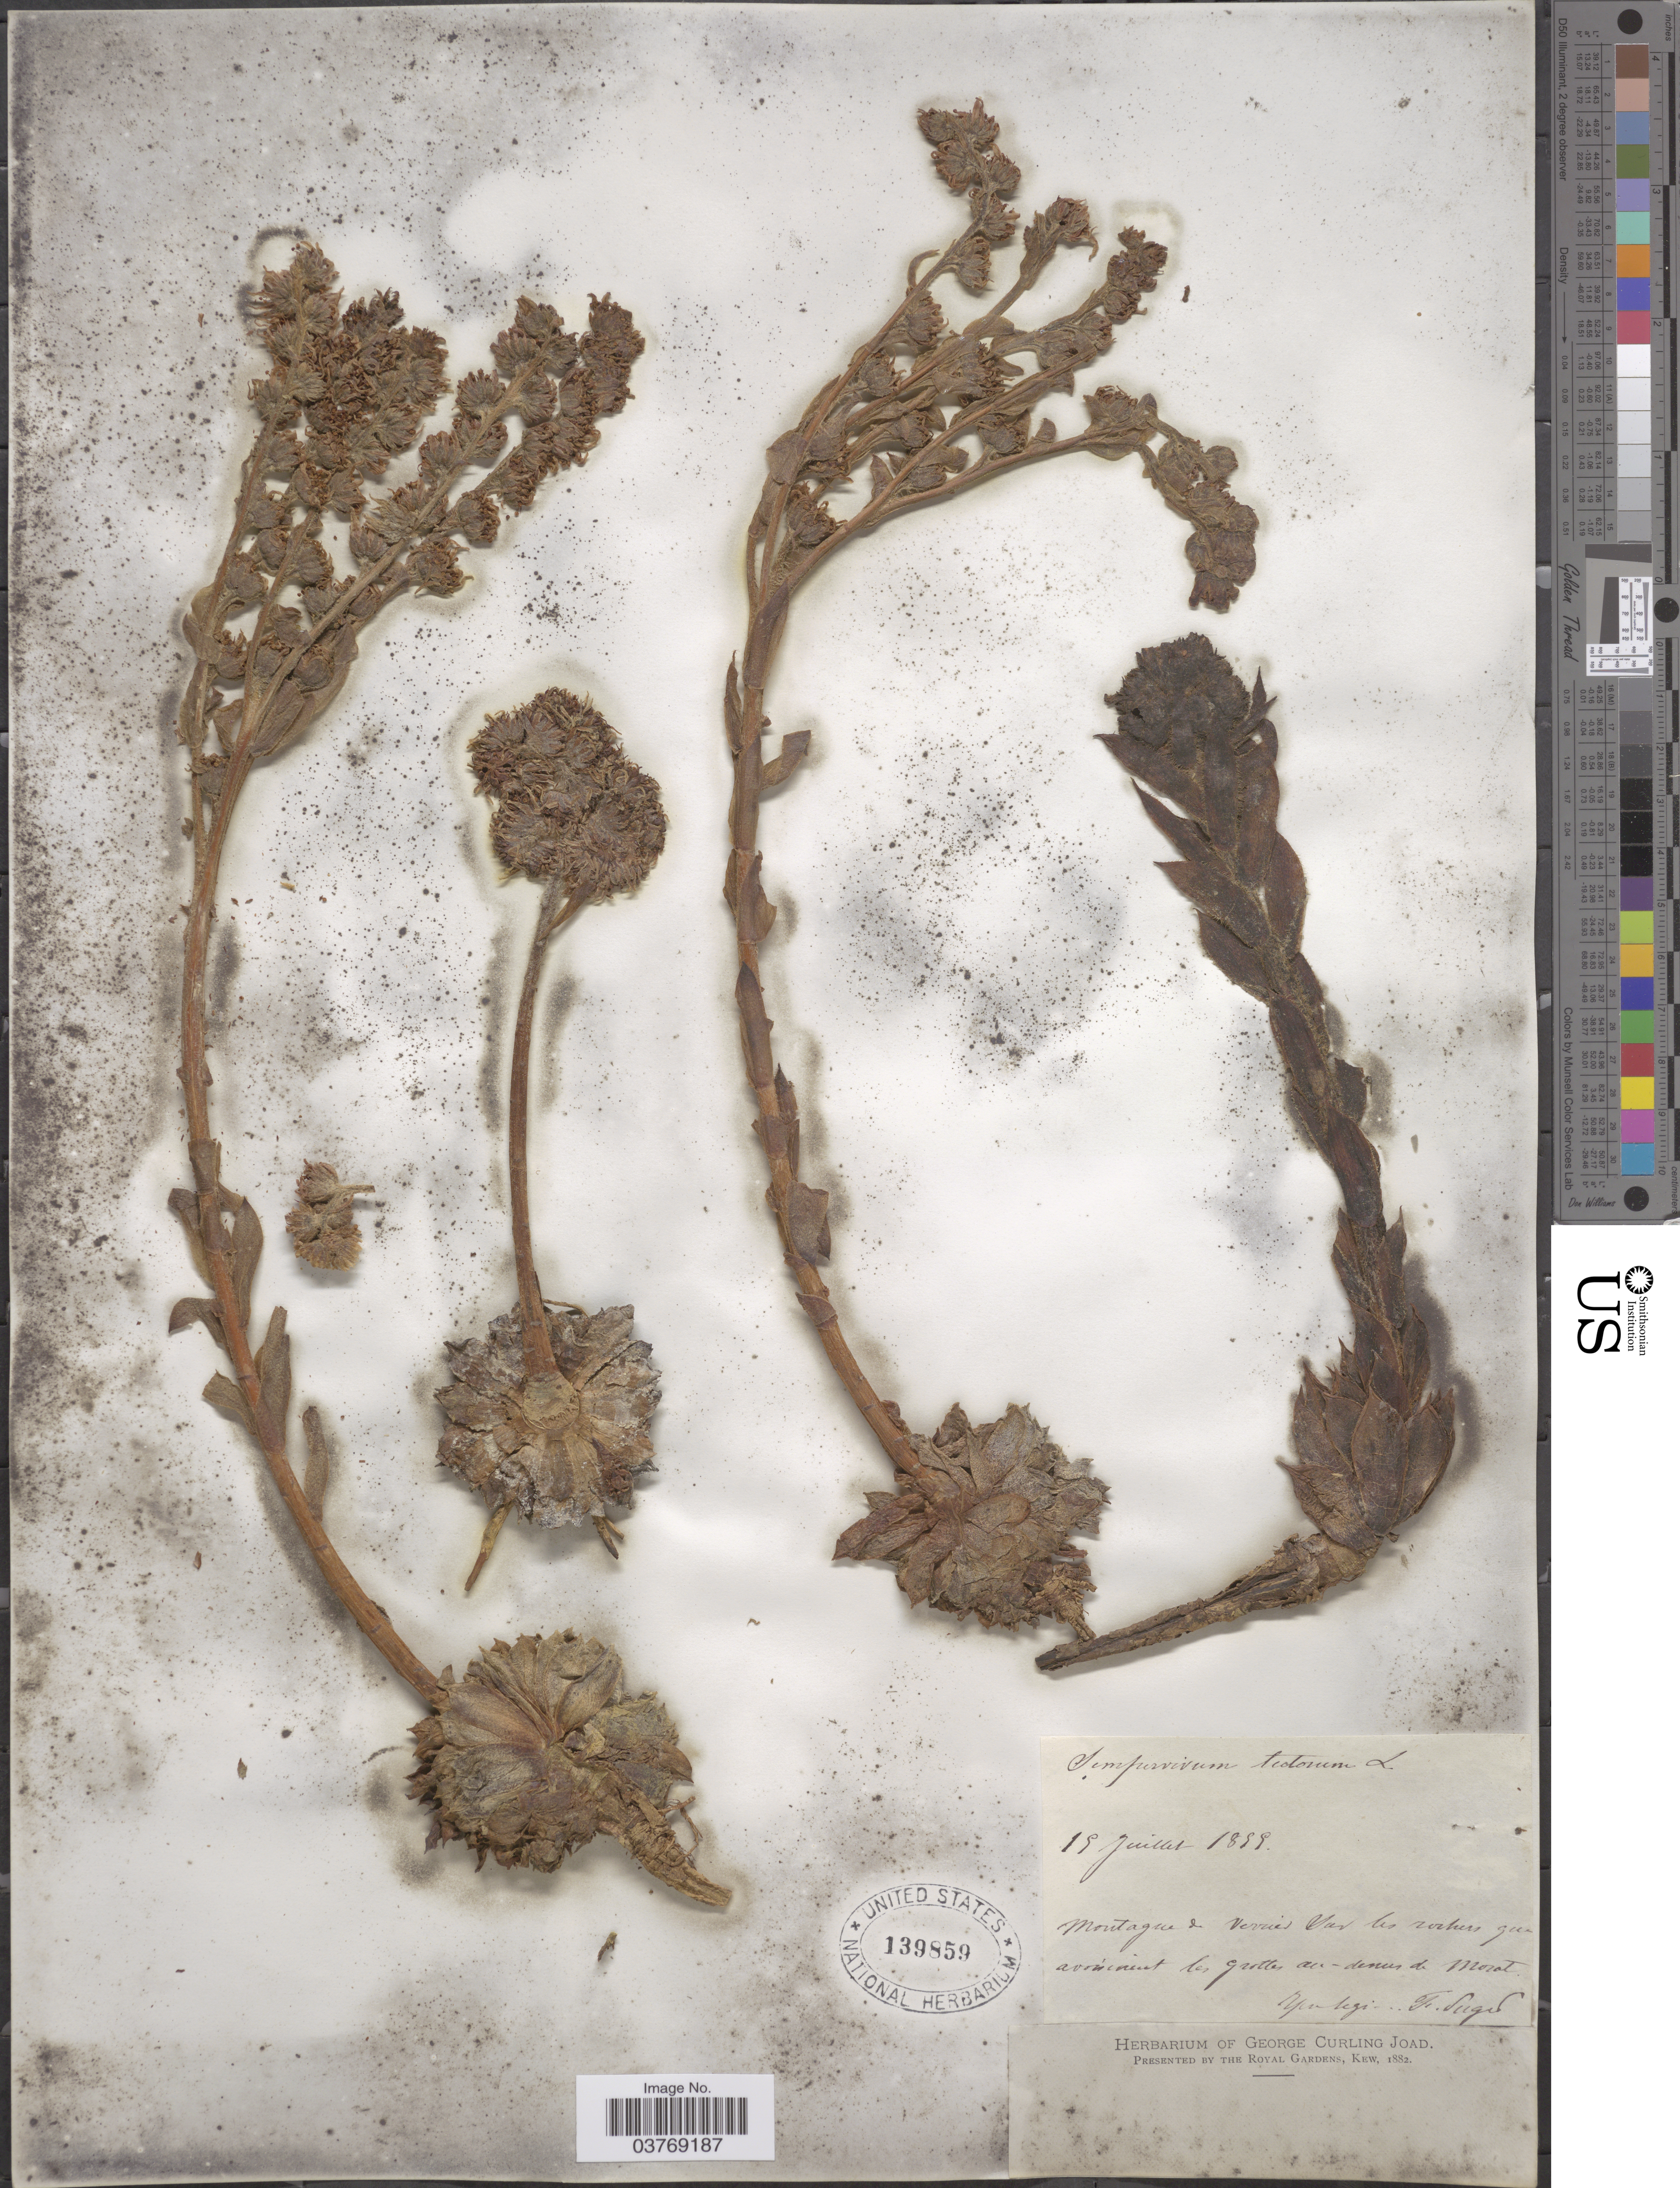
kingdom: Plantae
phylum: Tracheophyta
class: Magnoliopsida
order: Saxifragales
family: Crassulaceae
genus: Sempervivum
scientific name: Sempervivum tectorum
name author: L.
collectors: F. Puget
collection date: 1899-07-19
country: France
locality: Montagne de Verrie* Sar* les rochers que avoniniut* les grottes au-dessus de Morat.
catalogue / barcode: US 139859